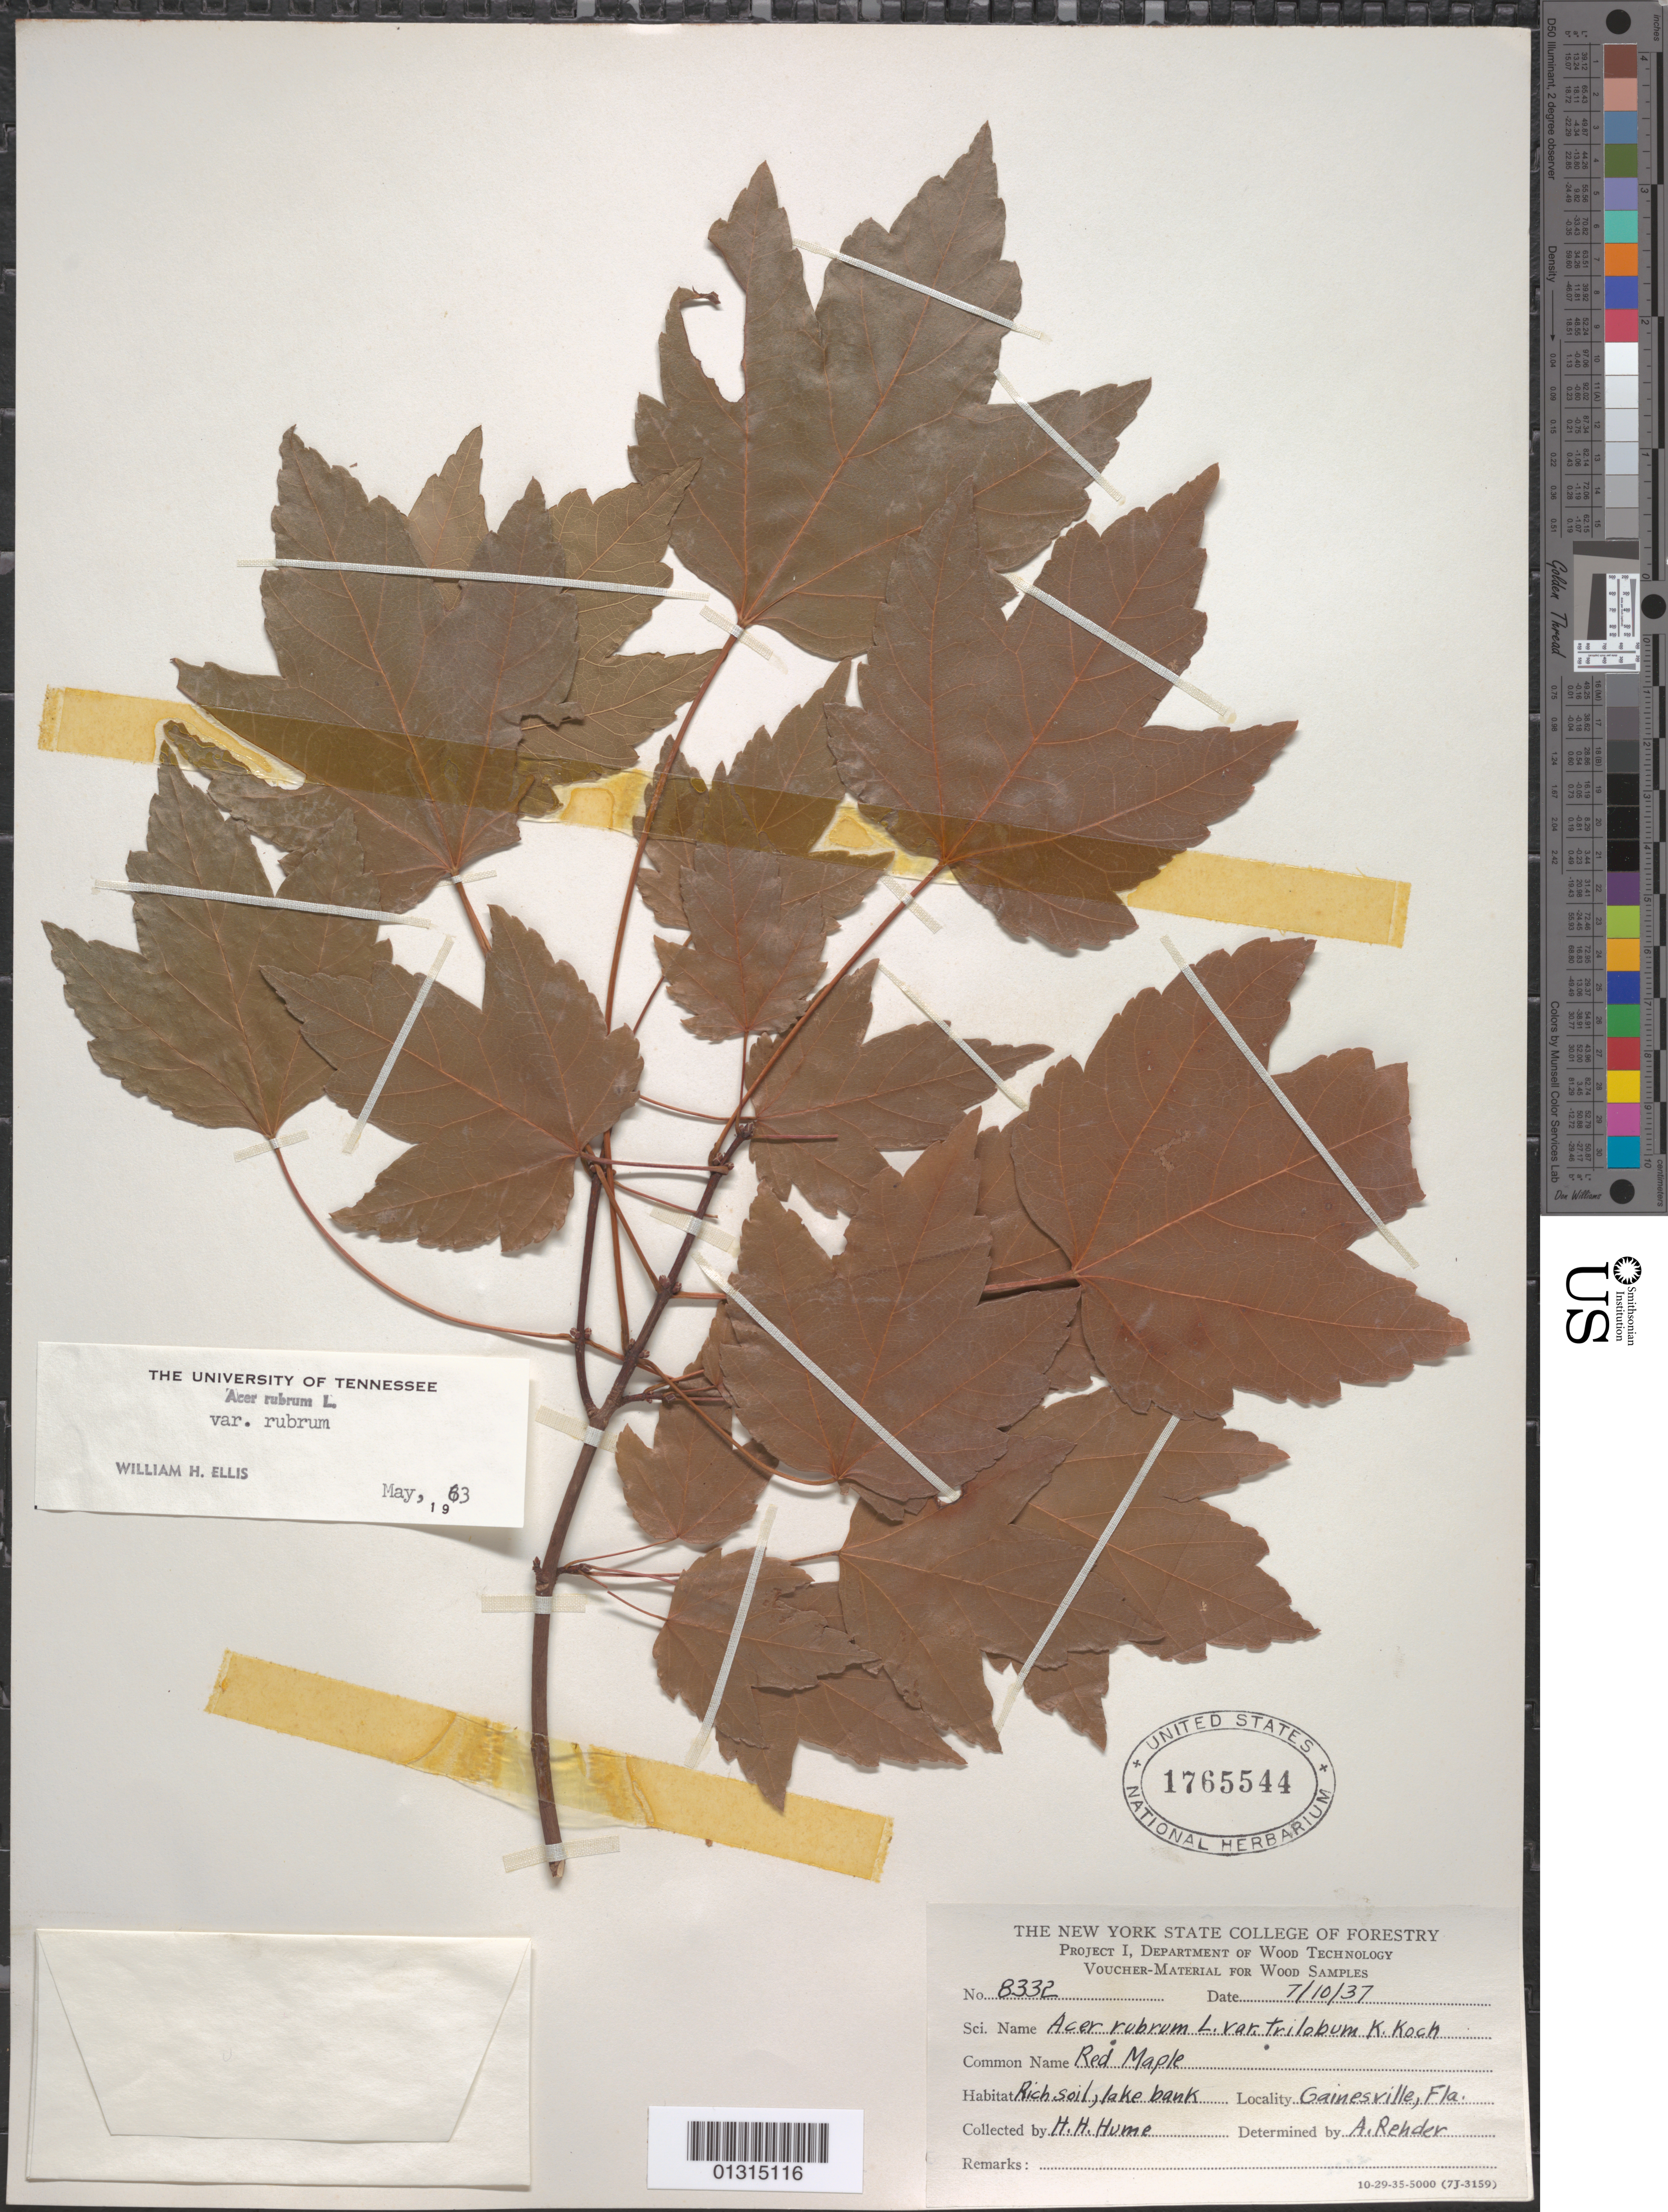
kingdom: Plantae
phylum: Tracheophyta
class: Magnoliopsida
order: Sapindales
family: Sapindaceae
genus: Acer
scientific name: Acer rubrum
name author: L.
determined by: Ellis, W. H.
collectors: H. Hume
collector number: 8332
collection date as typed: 7/10/37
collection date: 1937-07-10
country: United States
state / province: Florida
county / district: Alachua County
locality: Gainesville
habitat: Rich soil, lake bank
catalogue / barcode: US 1765544